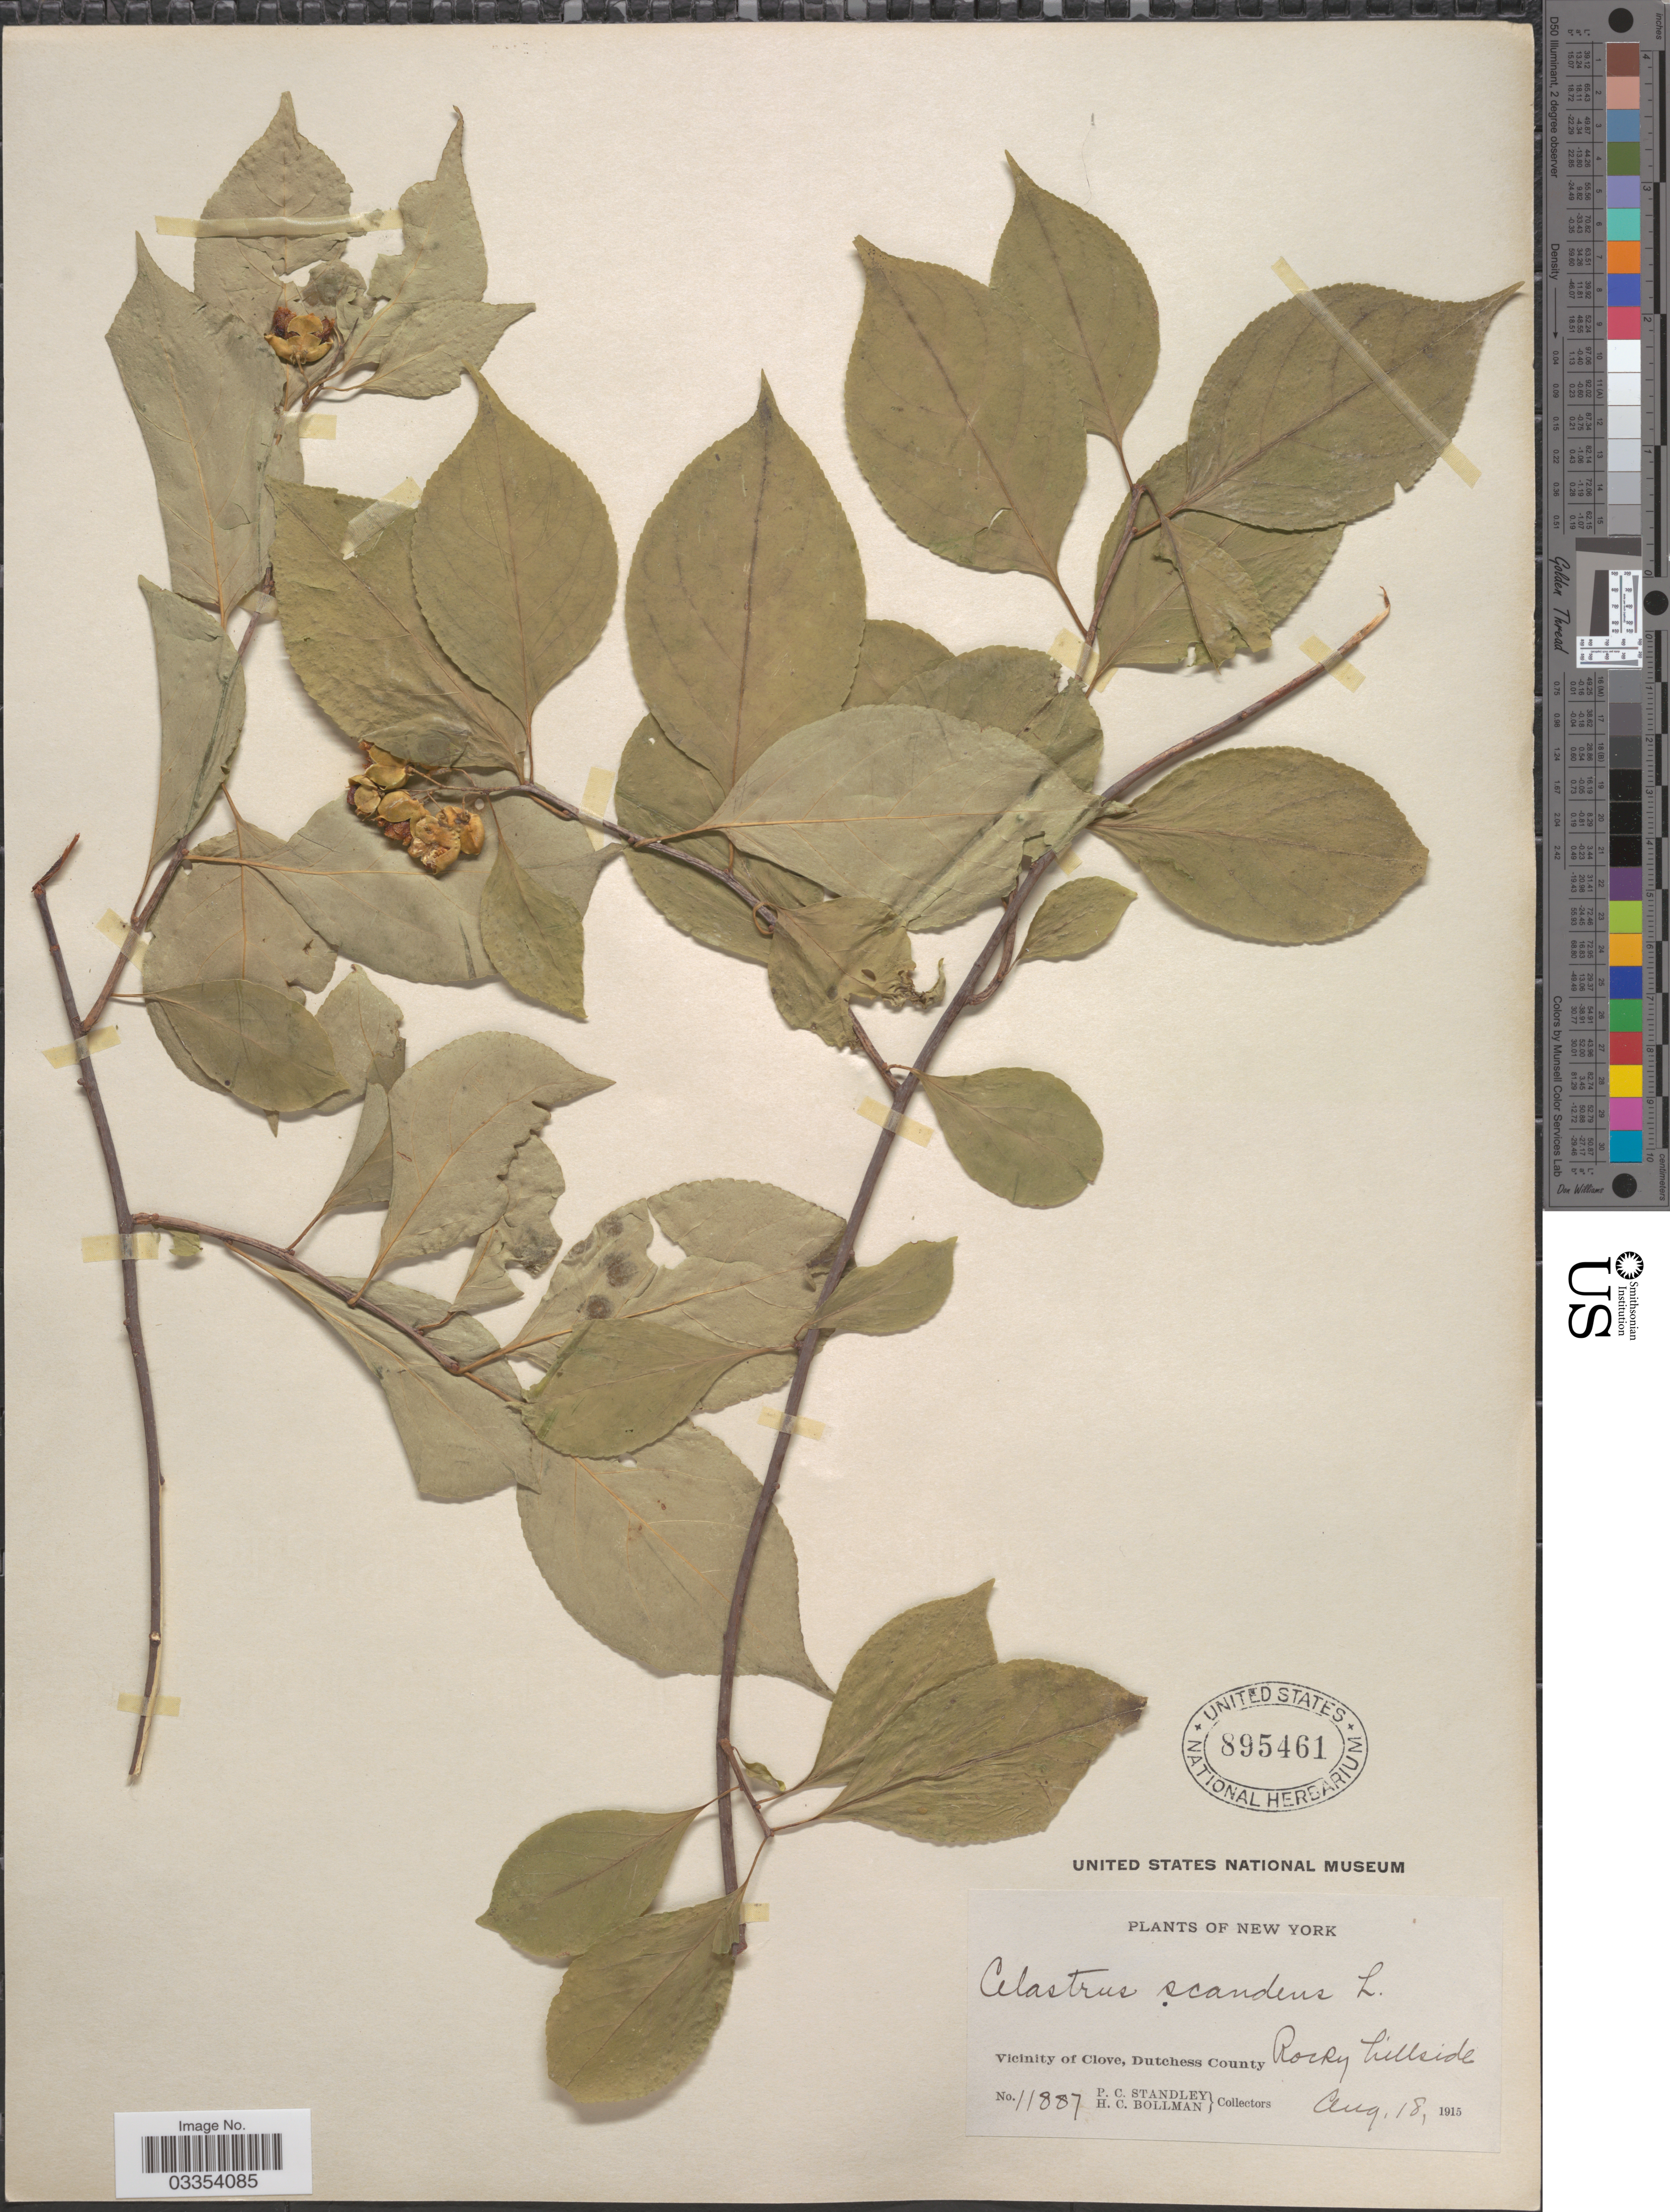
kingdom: Plantae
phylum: Tracheophyta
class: Magnoliopsida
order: Celastrales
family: Celastraceae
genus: Celastrus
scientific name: Celastrus scandens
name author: L.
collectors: P. C. Standley & H. C. Bollman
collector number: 11887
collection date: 1915-08-18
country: United States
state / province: New York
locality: Vicinity of Clove, Dutchess County.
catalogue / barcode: US 895461